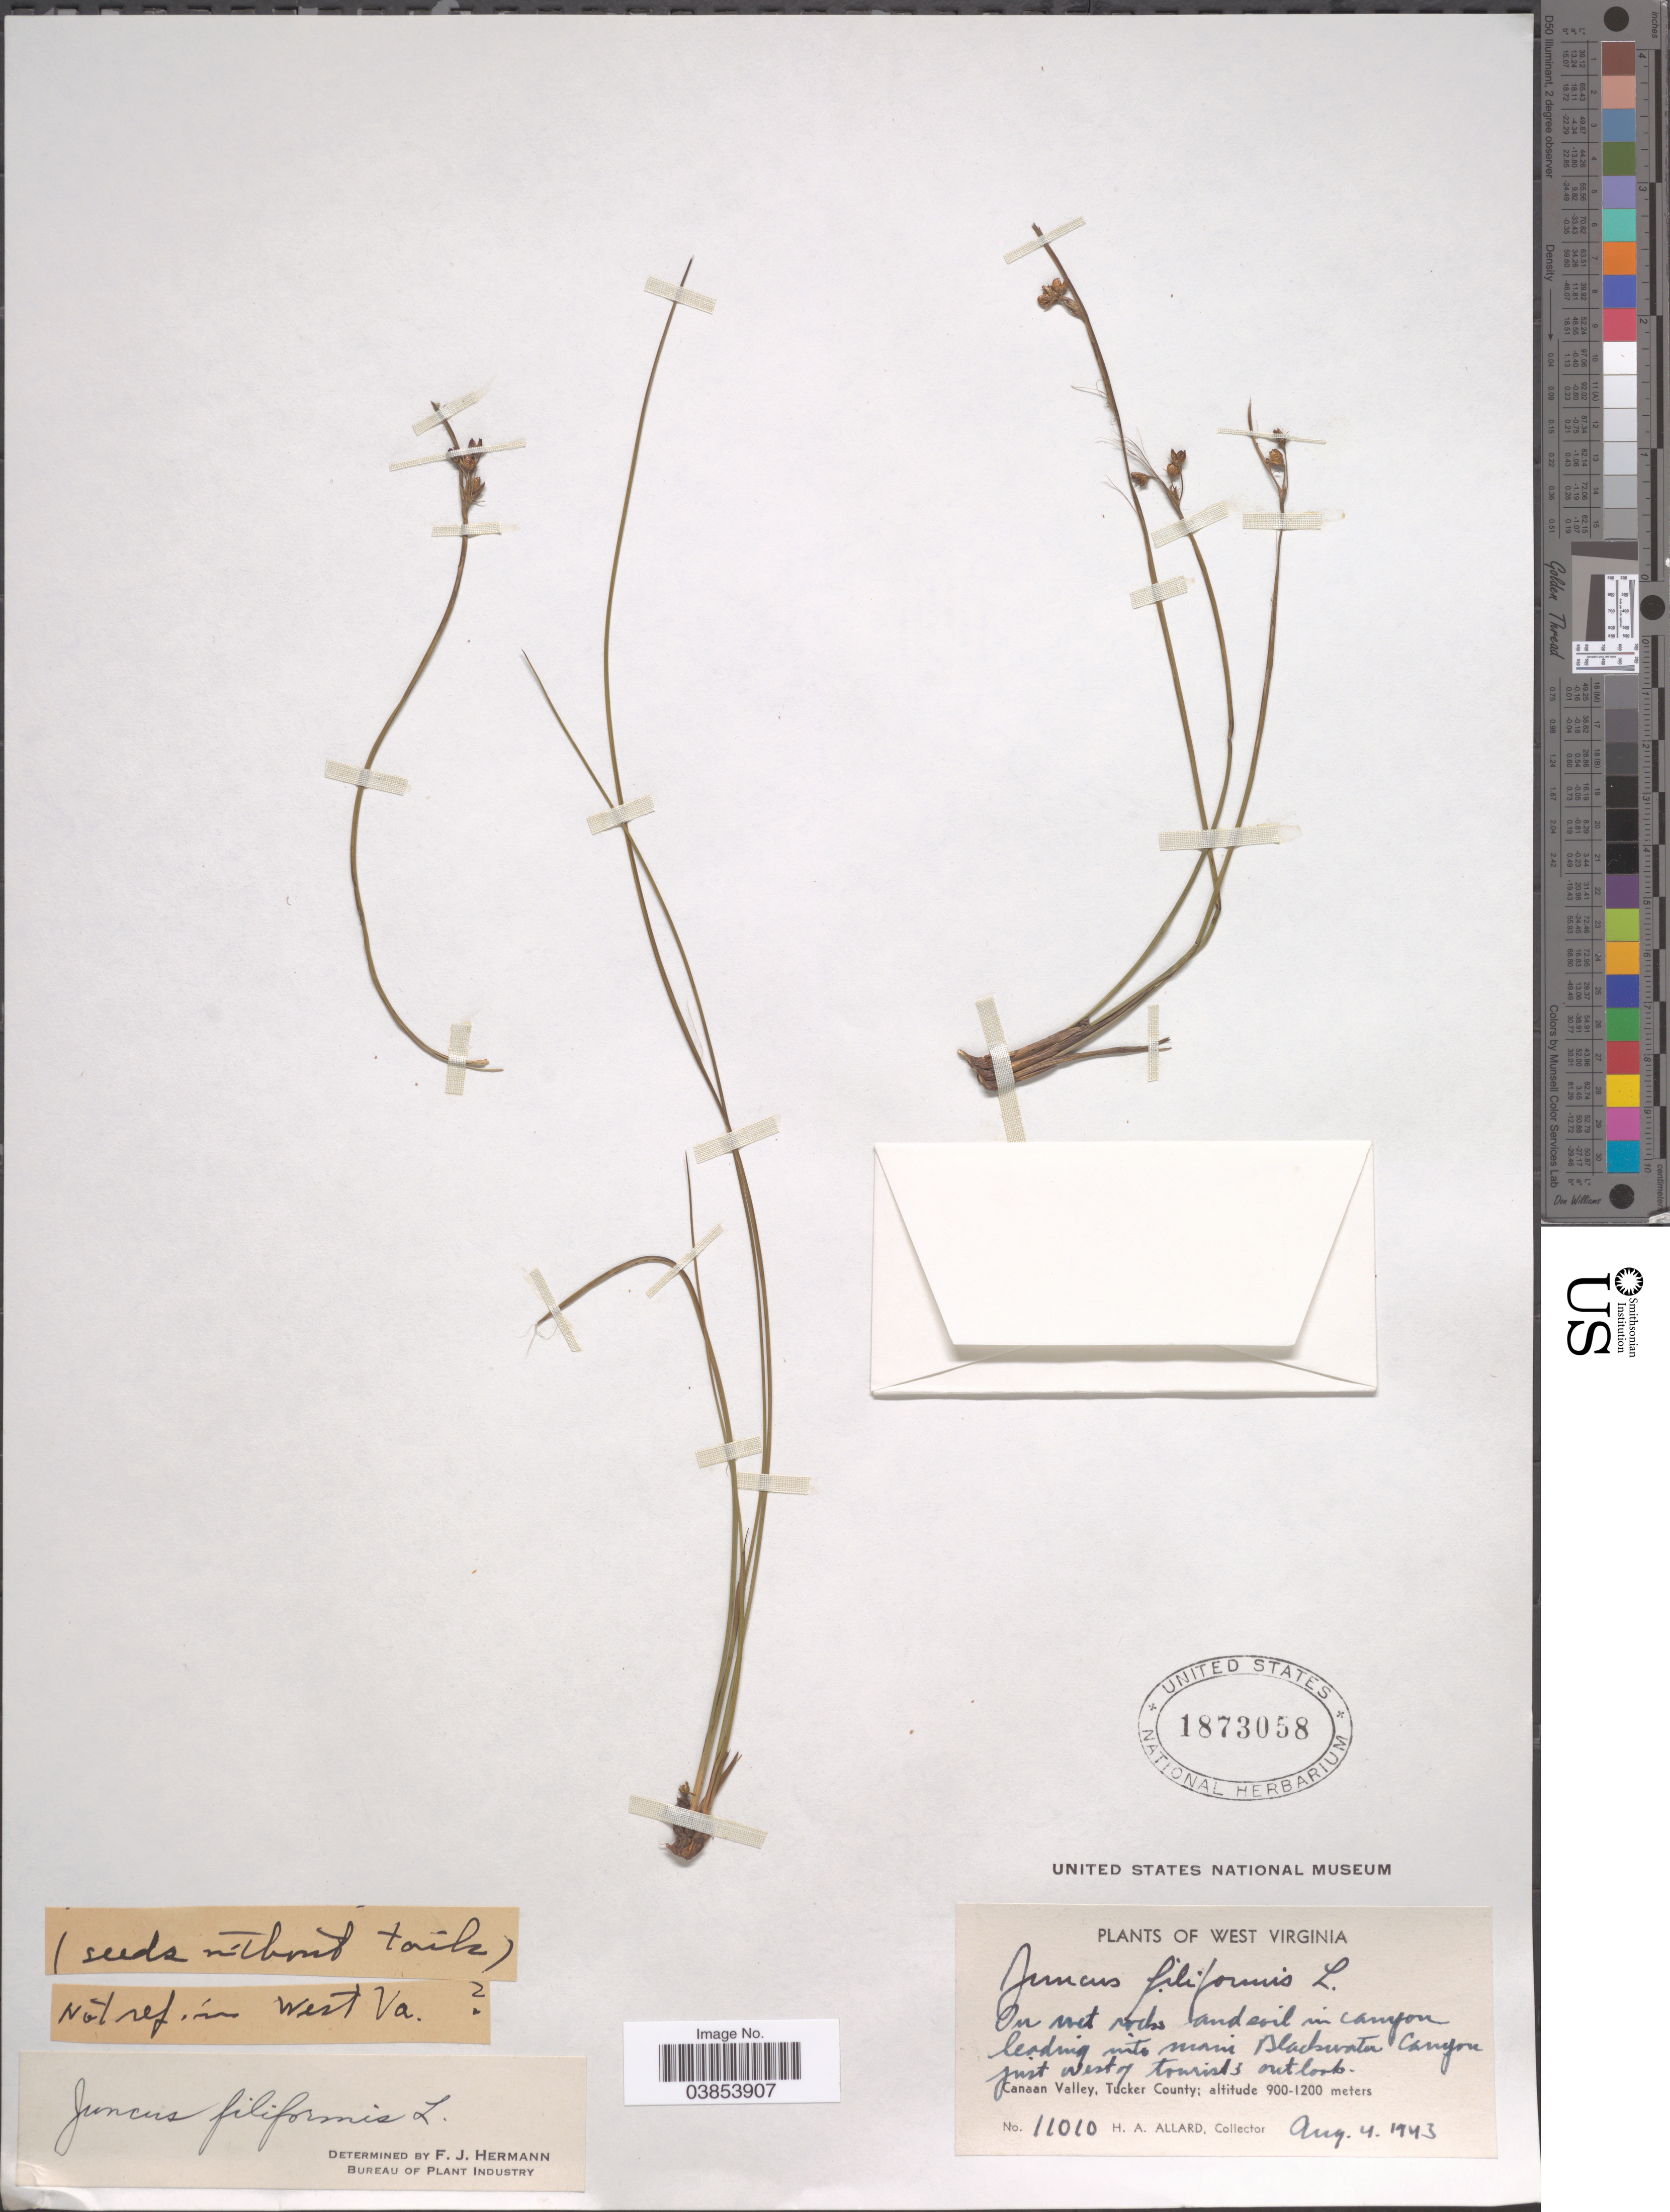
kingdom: Plantae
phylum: Tracheophyta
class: Liliopsida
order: Poales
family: Juncaceae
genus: Juncus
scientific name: Juncus filiformis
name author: L.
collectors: H. A. Allard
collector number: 11010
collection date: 1943-08-04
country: United States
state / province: West Virginia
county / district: Tucker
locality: On wet rocks and soil in canyon leading into main Blackwater Canyon just West of tourists outlook. Canaan Valley, Tucker County.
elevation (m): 900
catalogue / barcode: US 1873058